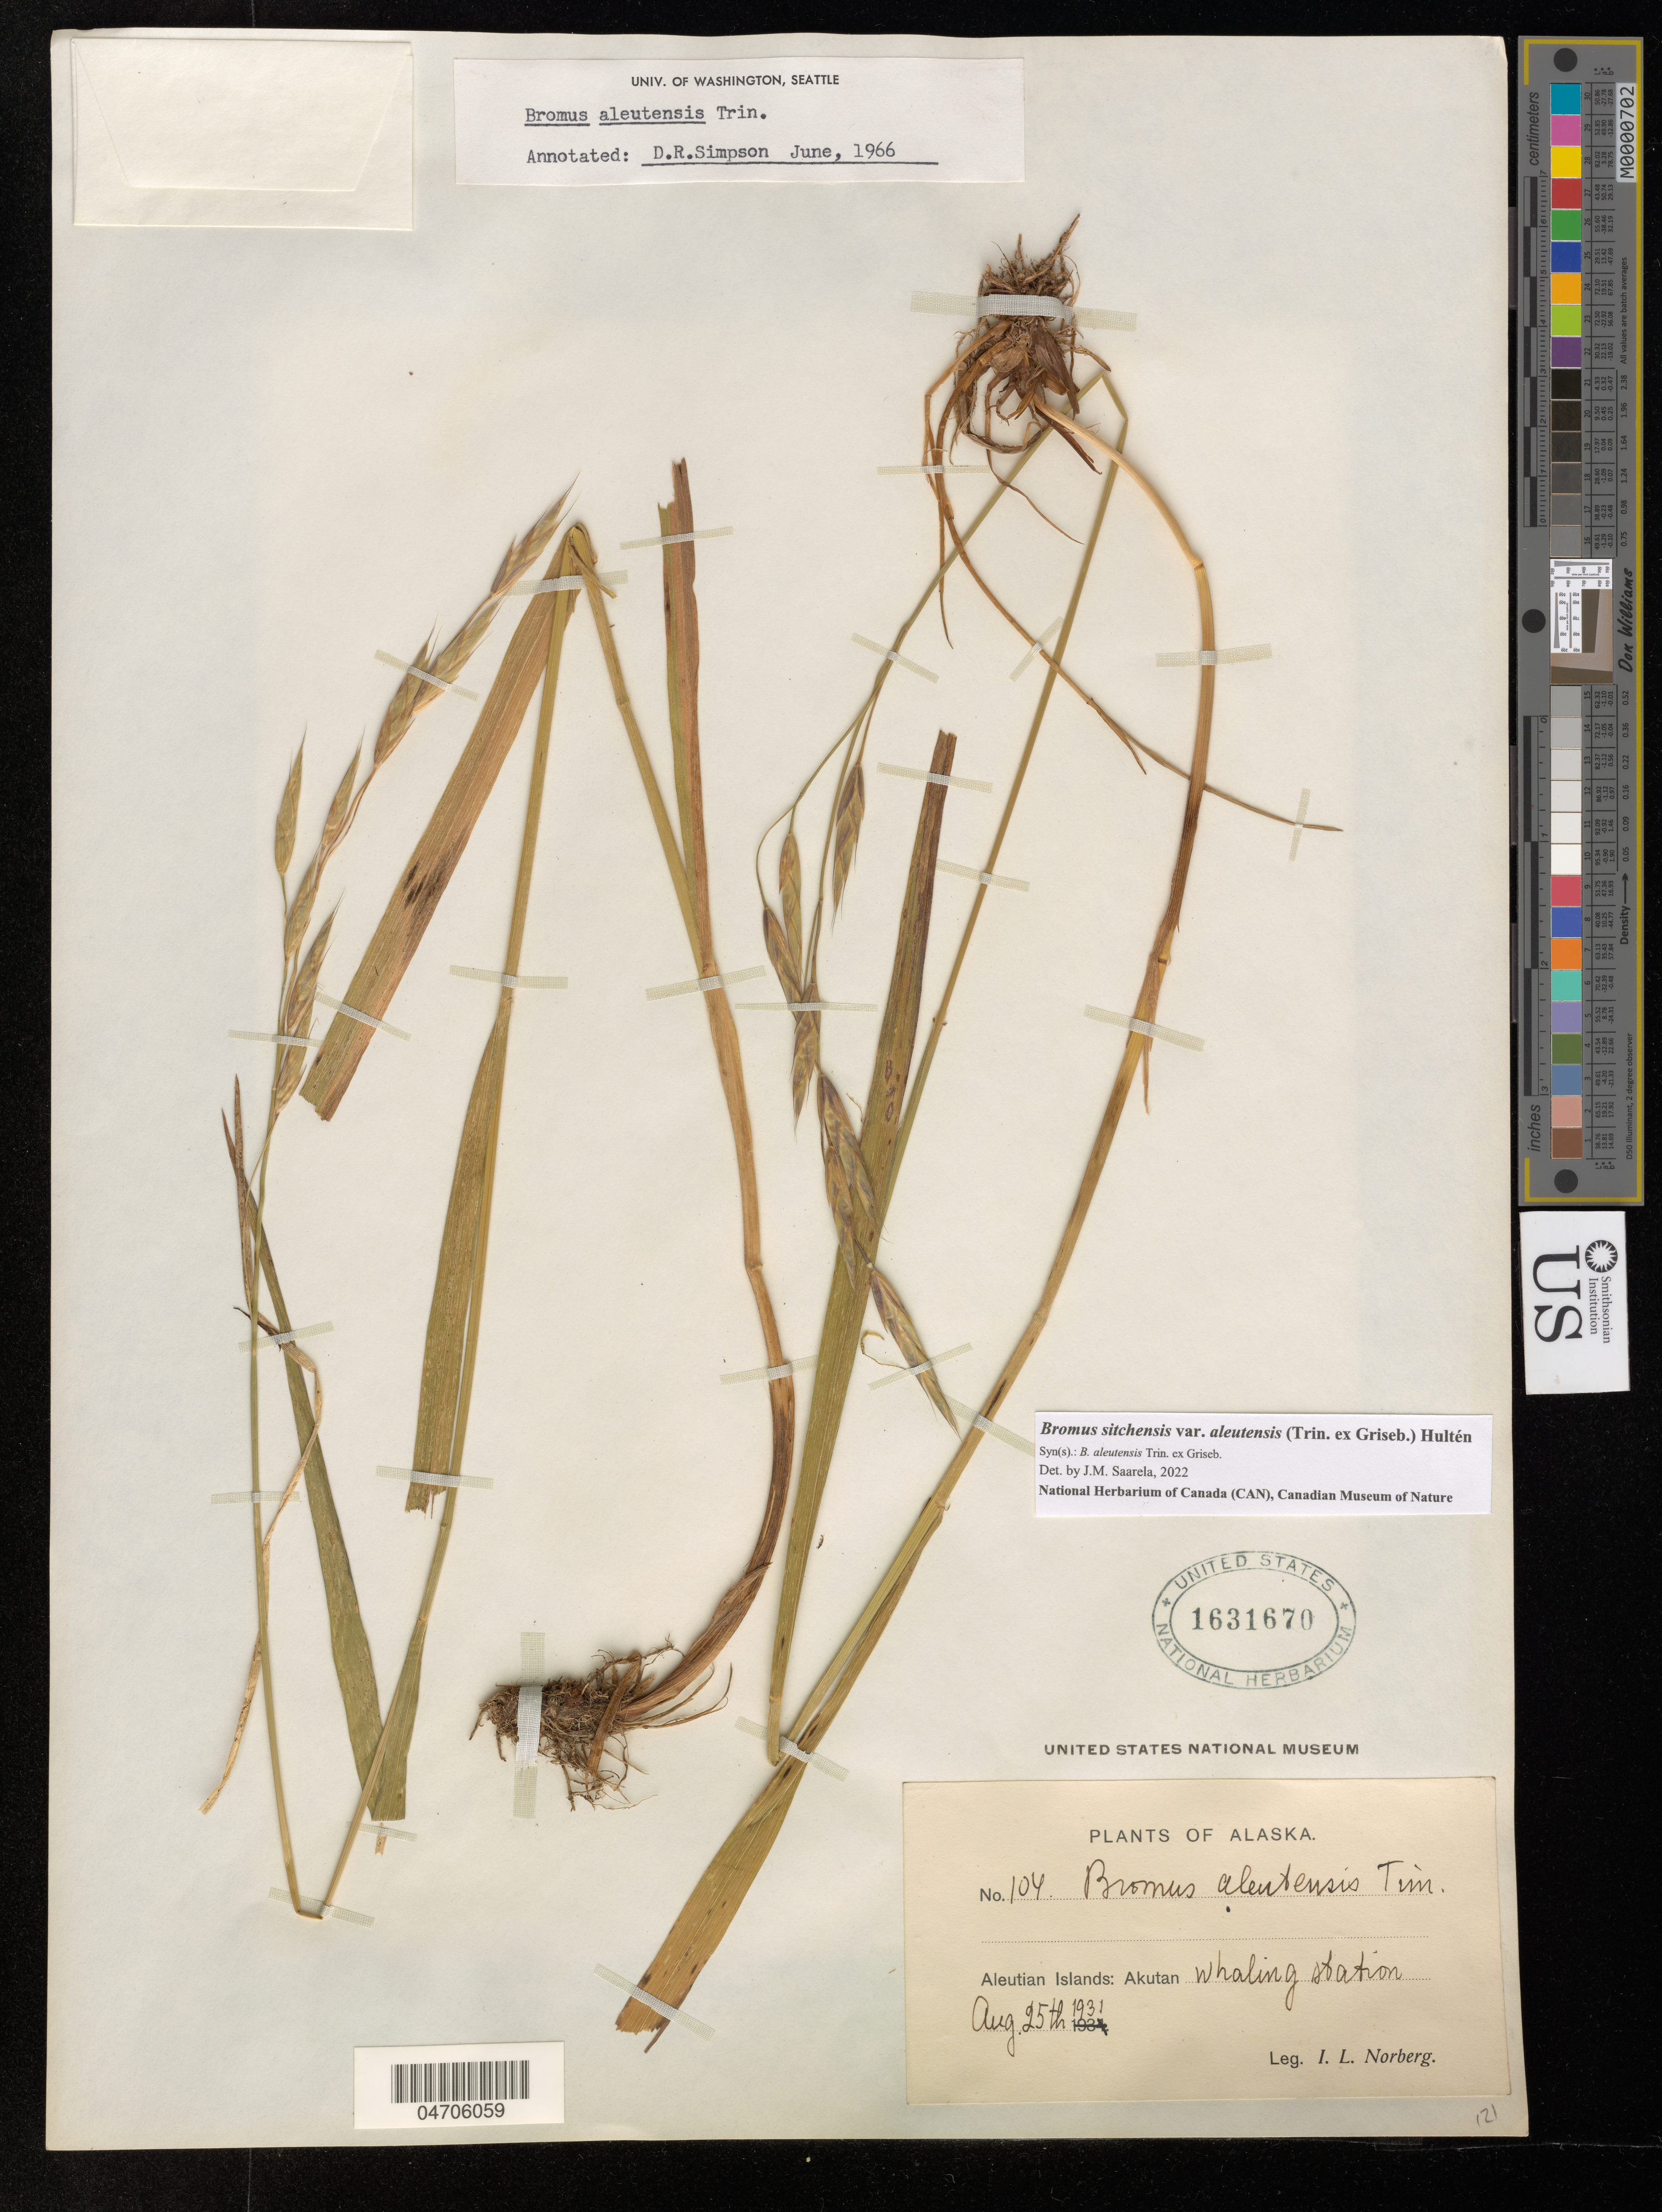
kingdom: Plantae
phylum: Tracheophyta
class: Liliopsida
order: Poales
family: Poaceae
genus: Bromus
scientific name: Bromus sitchensis var. polyanthus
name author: (Scribn. ex Shear) R.E. Brainerd & Otting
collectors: I. Norberg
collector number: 104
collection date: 1931-08-25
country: United States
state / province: Alaska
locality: Aleutian Islands: Akutan Whaling Station.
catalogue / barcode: US 1631670